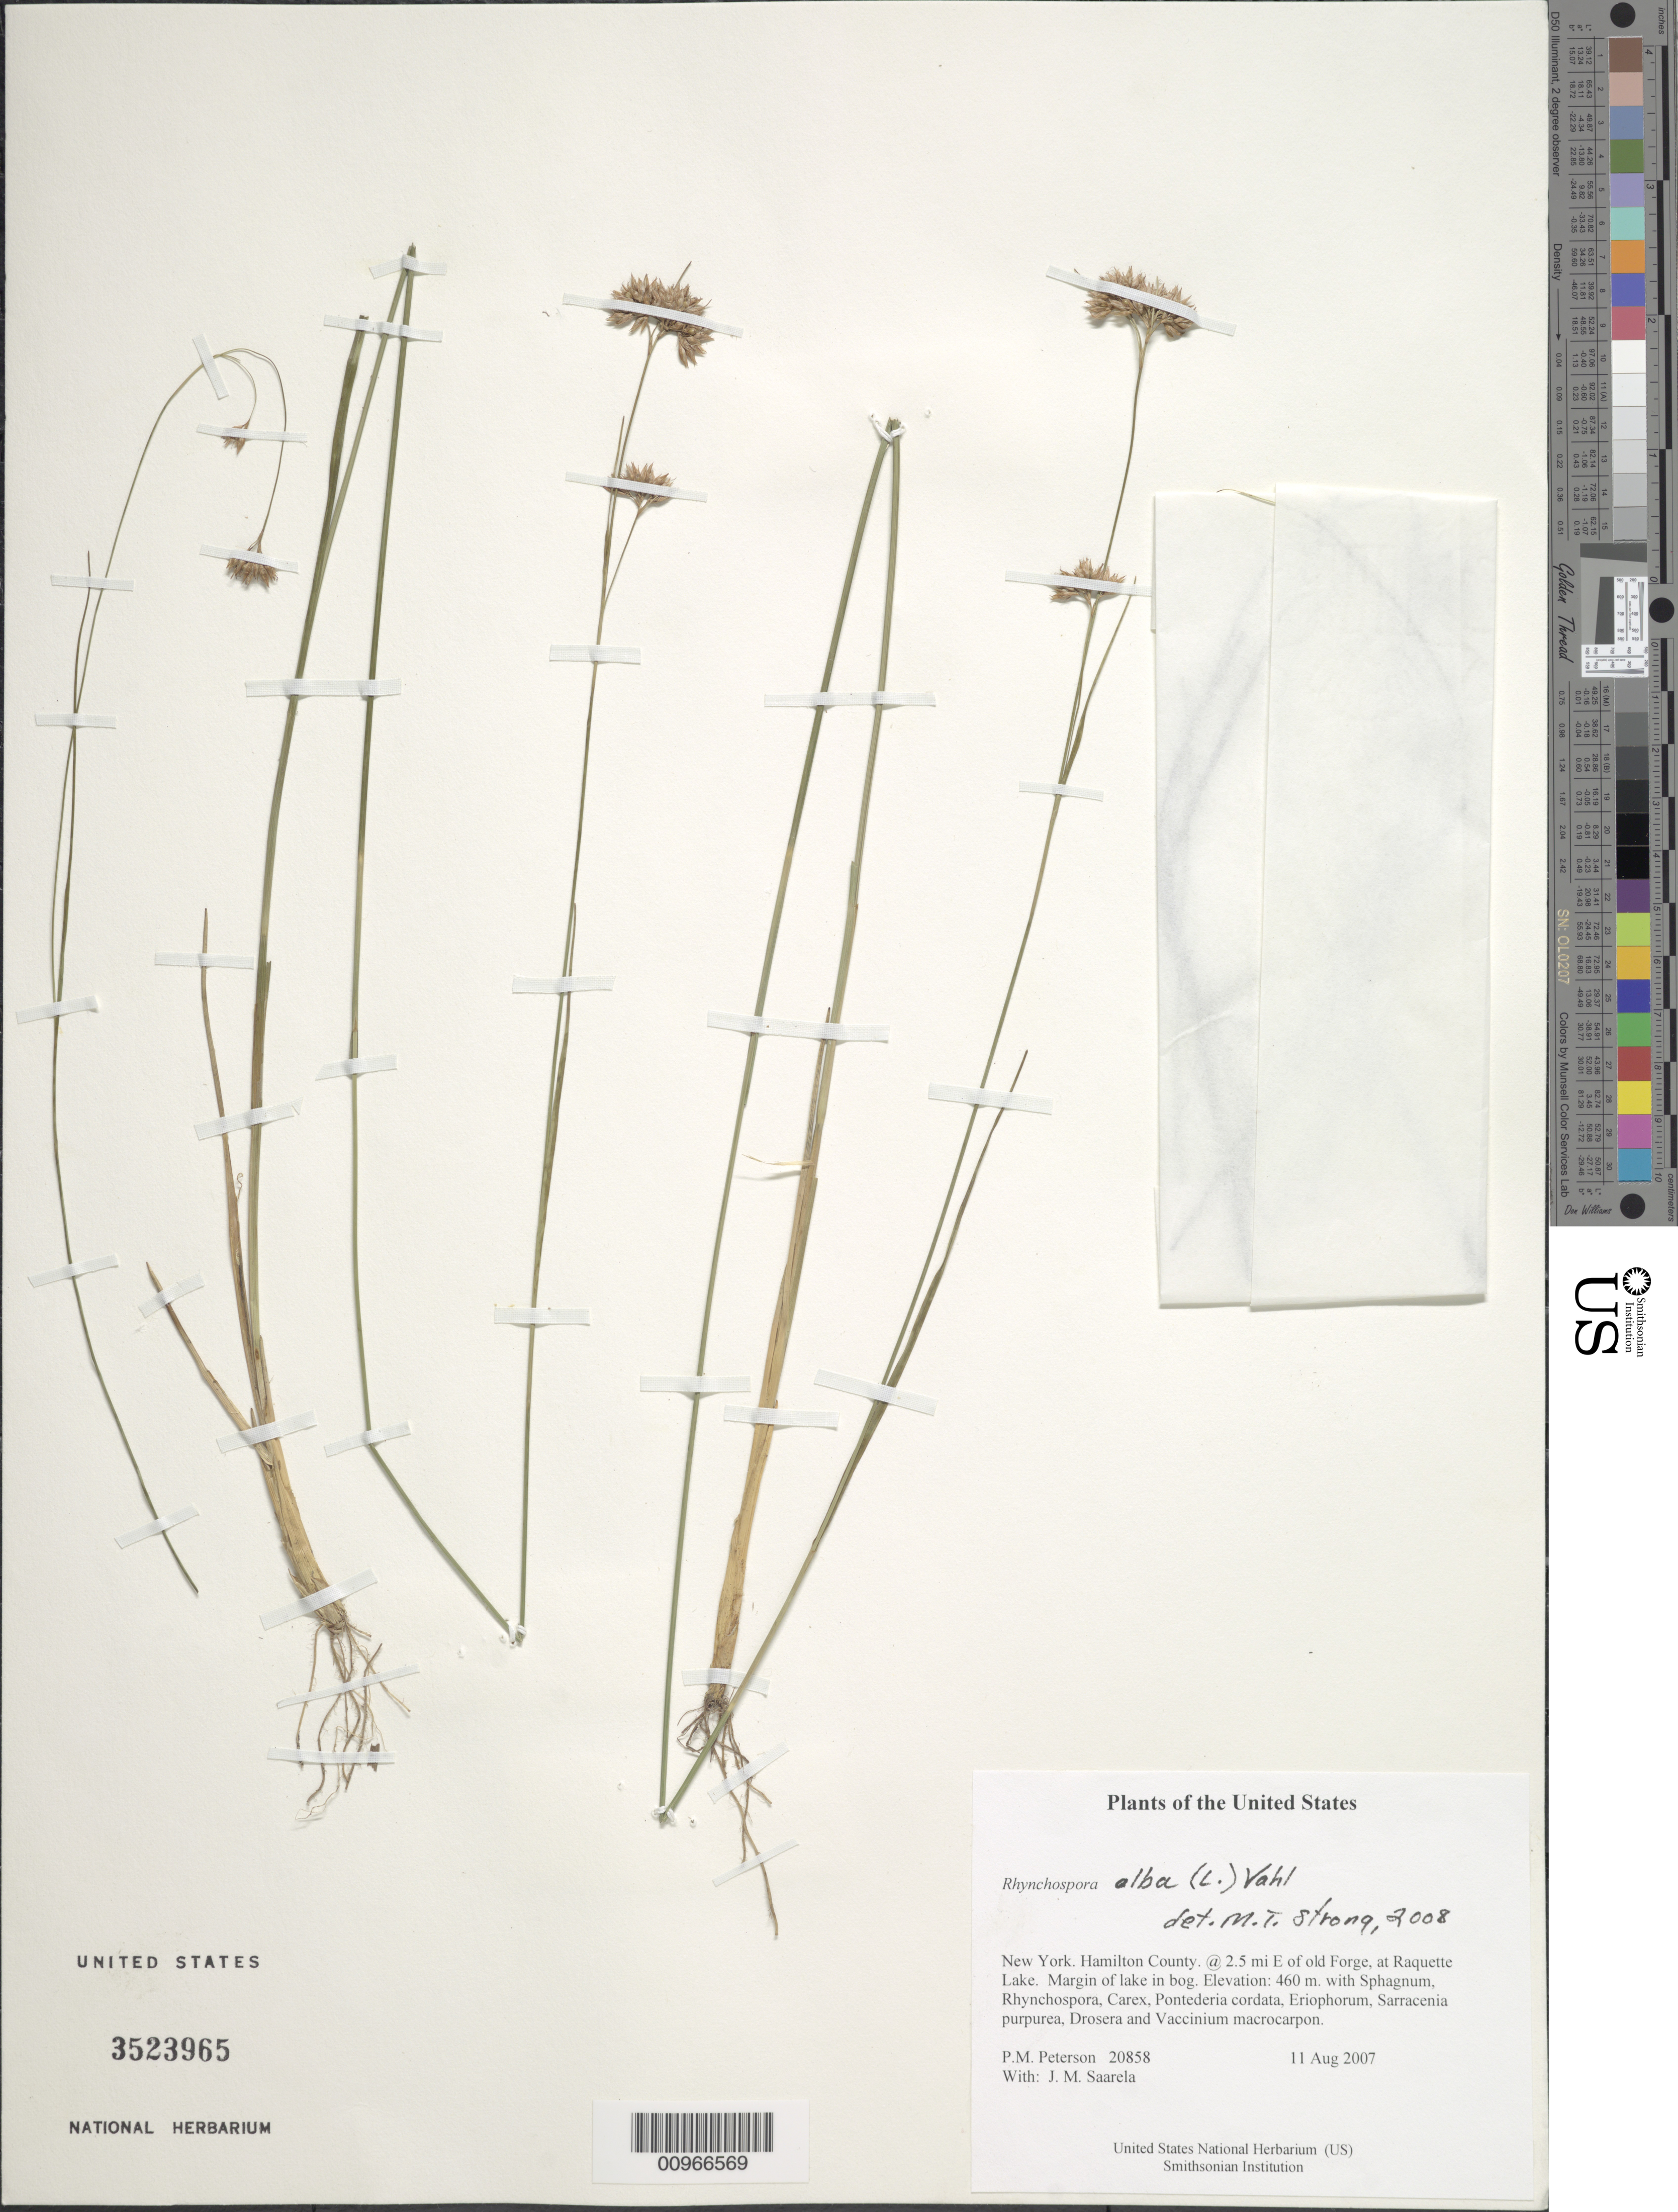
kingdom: Plantae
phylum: Tracheophyta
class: Liliopsida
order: Poales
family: Cyperaceae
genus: Rhynchospora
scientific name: Rhynchospora alba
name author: (L.) Vahl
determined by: Strong, M. T., (US), Smithsonian Institution - National Museum of Natural History (UNITED STATES)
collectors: P. M. Peterson & J. Saarela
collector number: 20858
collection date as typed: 11 Aug 2007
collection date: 2007-08-11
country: United States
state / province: New York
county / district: Hamilton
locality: @ 2.5 mi E of old Forge, at Raquette Lake. Margin of lake in bog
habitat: with Sphagnum, Rhynchospora, Carex, Pontederia cordata, Eriophorum, Sarracenia purpurea, Drosera and Vaccinium macrocarpon.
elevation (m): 460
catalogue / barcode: US 3523965